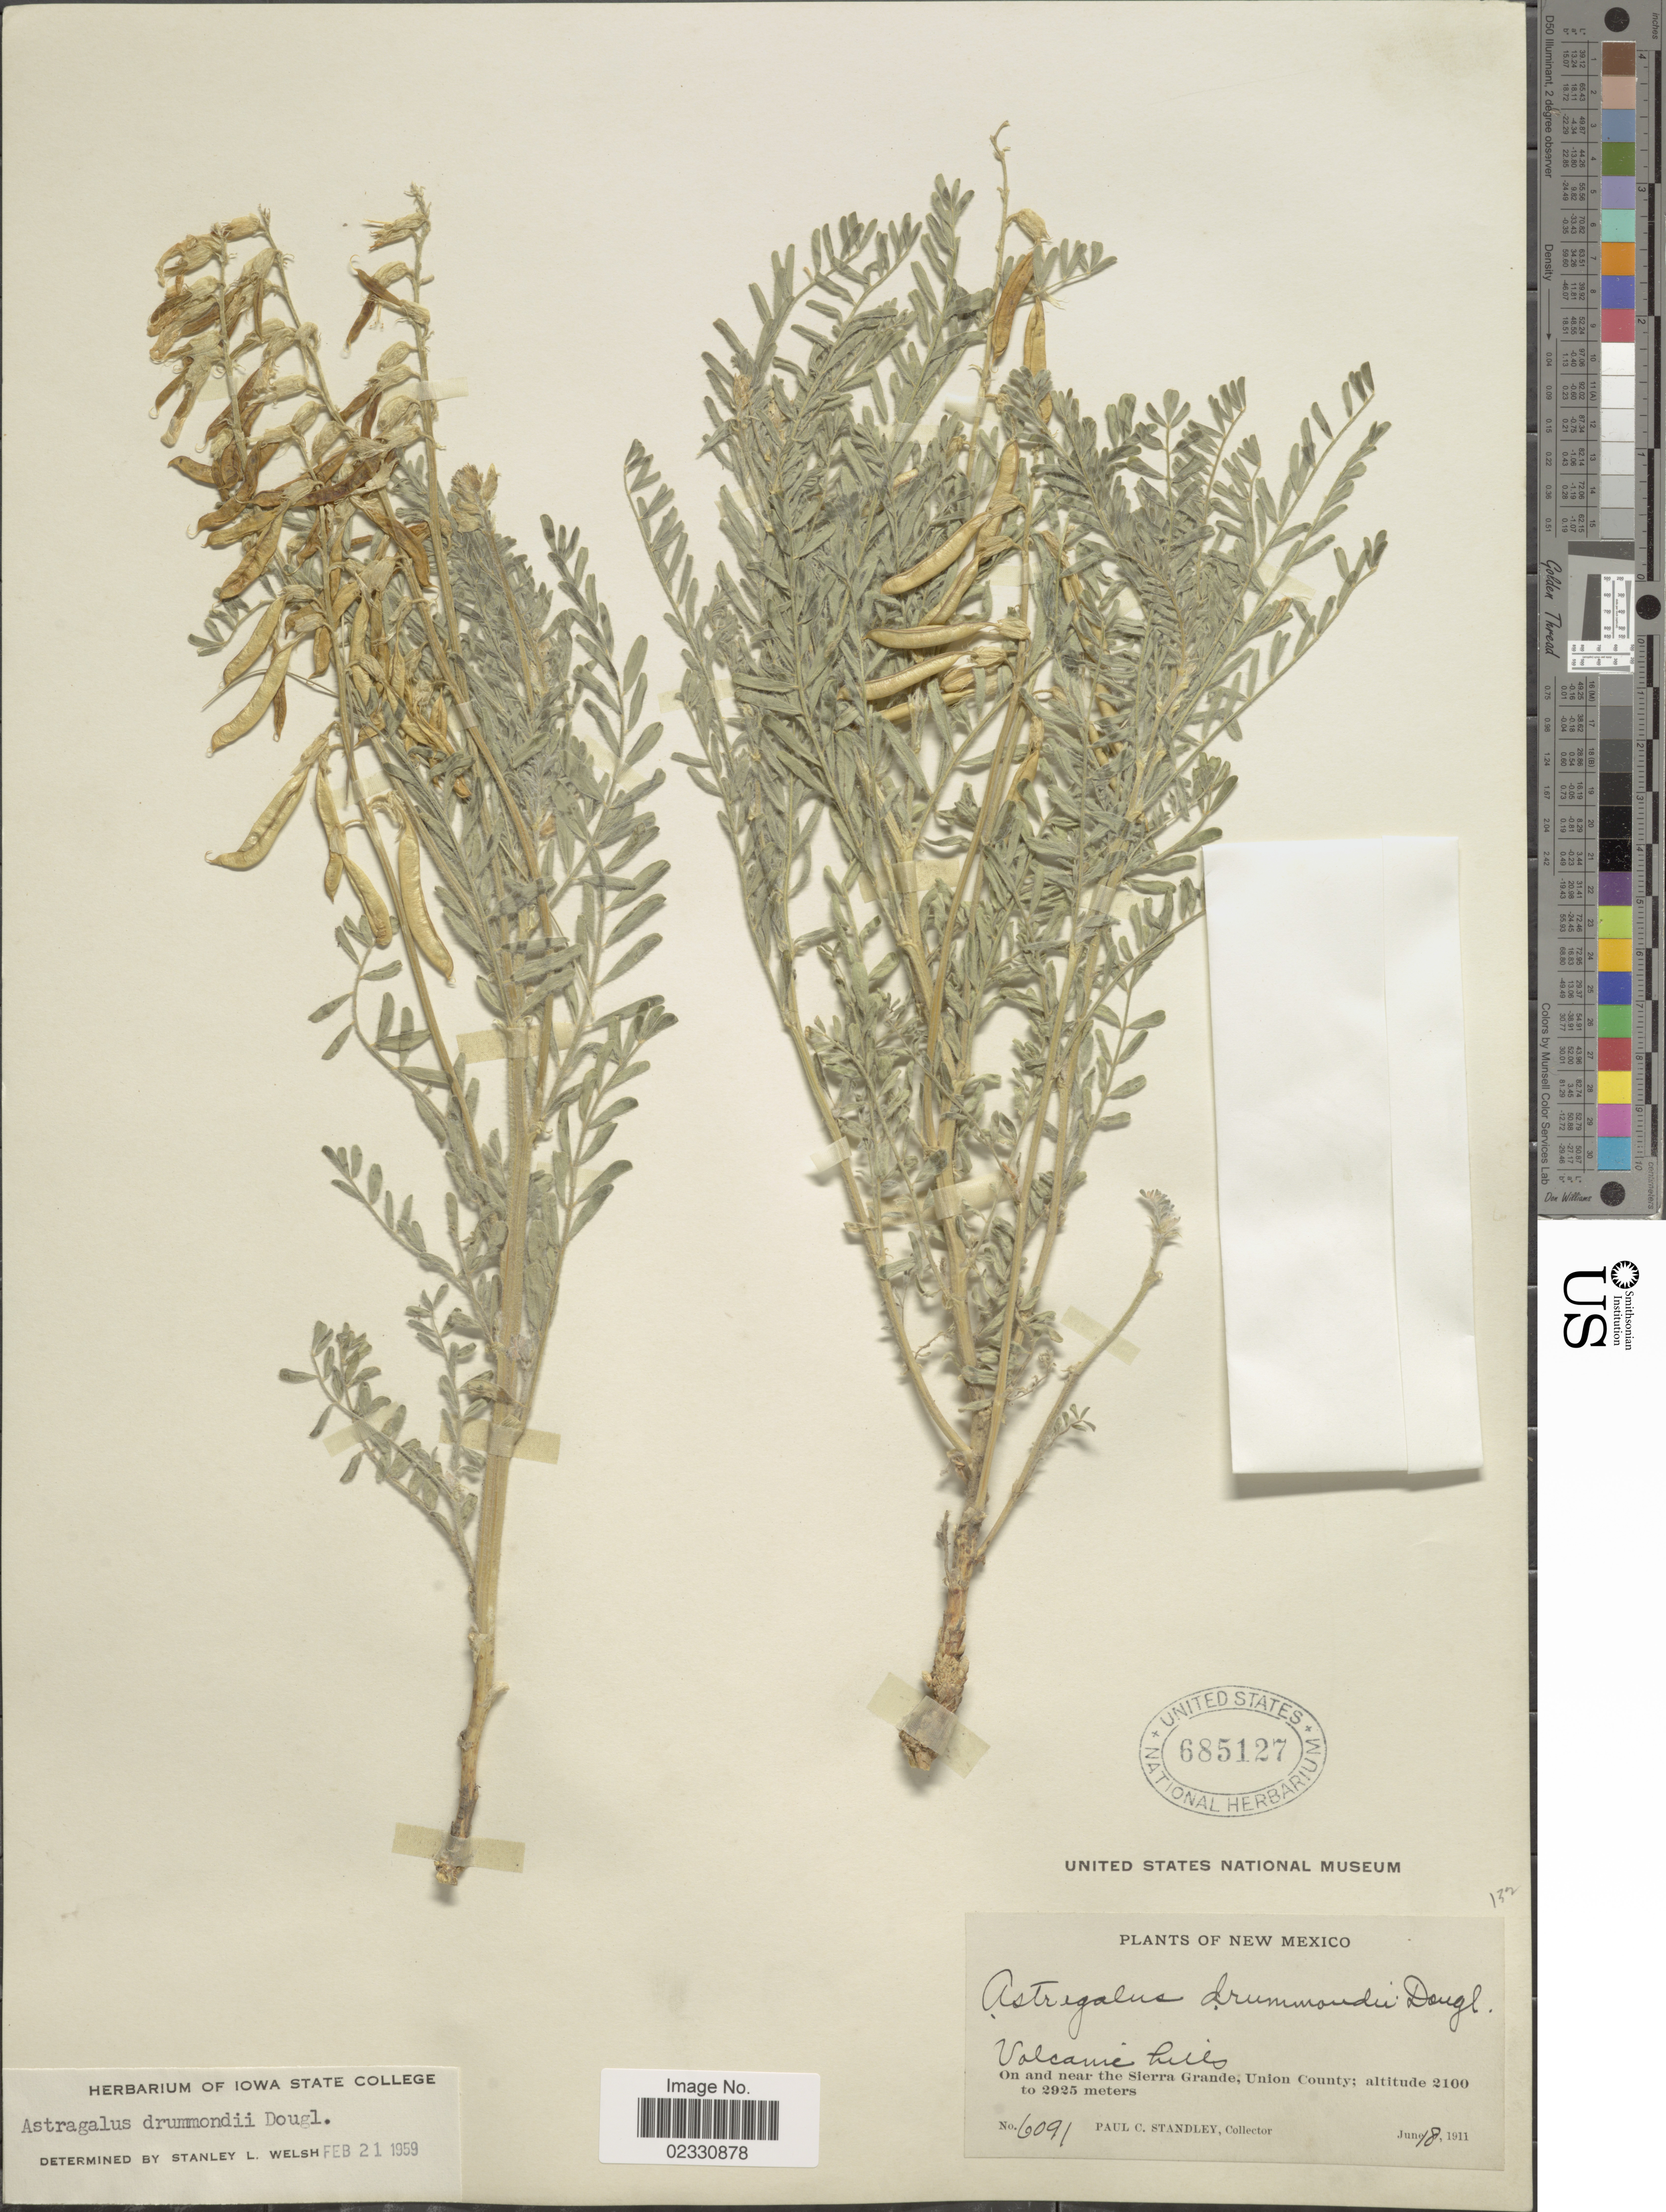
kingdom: Plantae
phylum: Tracheophyta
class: Magnoliopsida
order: Fabales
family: Fabaceae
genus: Astragalus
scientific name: Astragalus drummondii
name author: Hook.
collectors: P. C. Standley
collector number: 6091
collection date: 1911-06-18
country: United States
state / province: New Mexico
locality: Volcanic hills, On and near the Sierra Grande, Union County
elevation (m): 2100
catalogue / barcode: US 685127